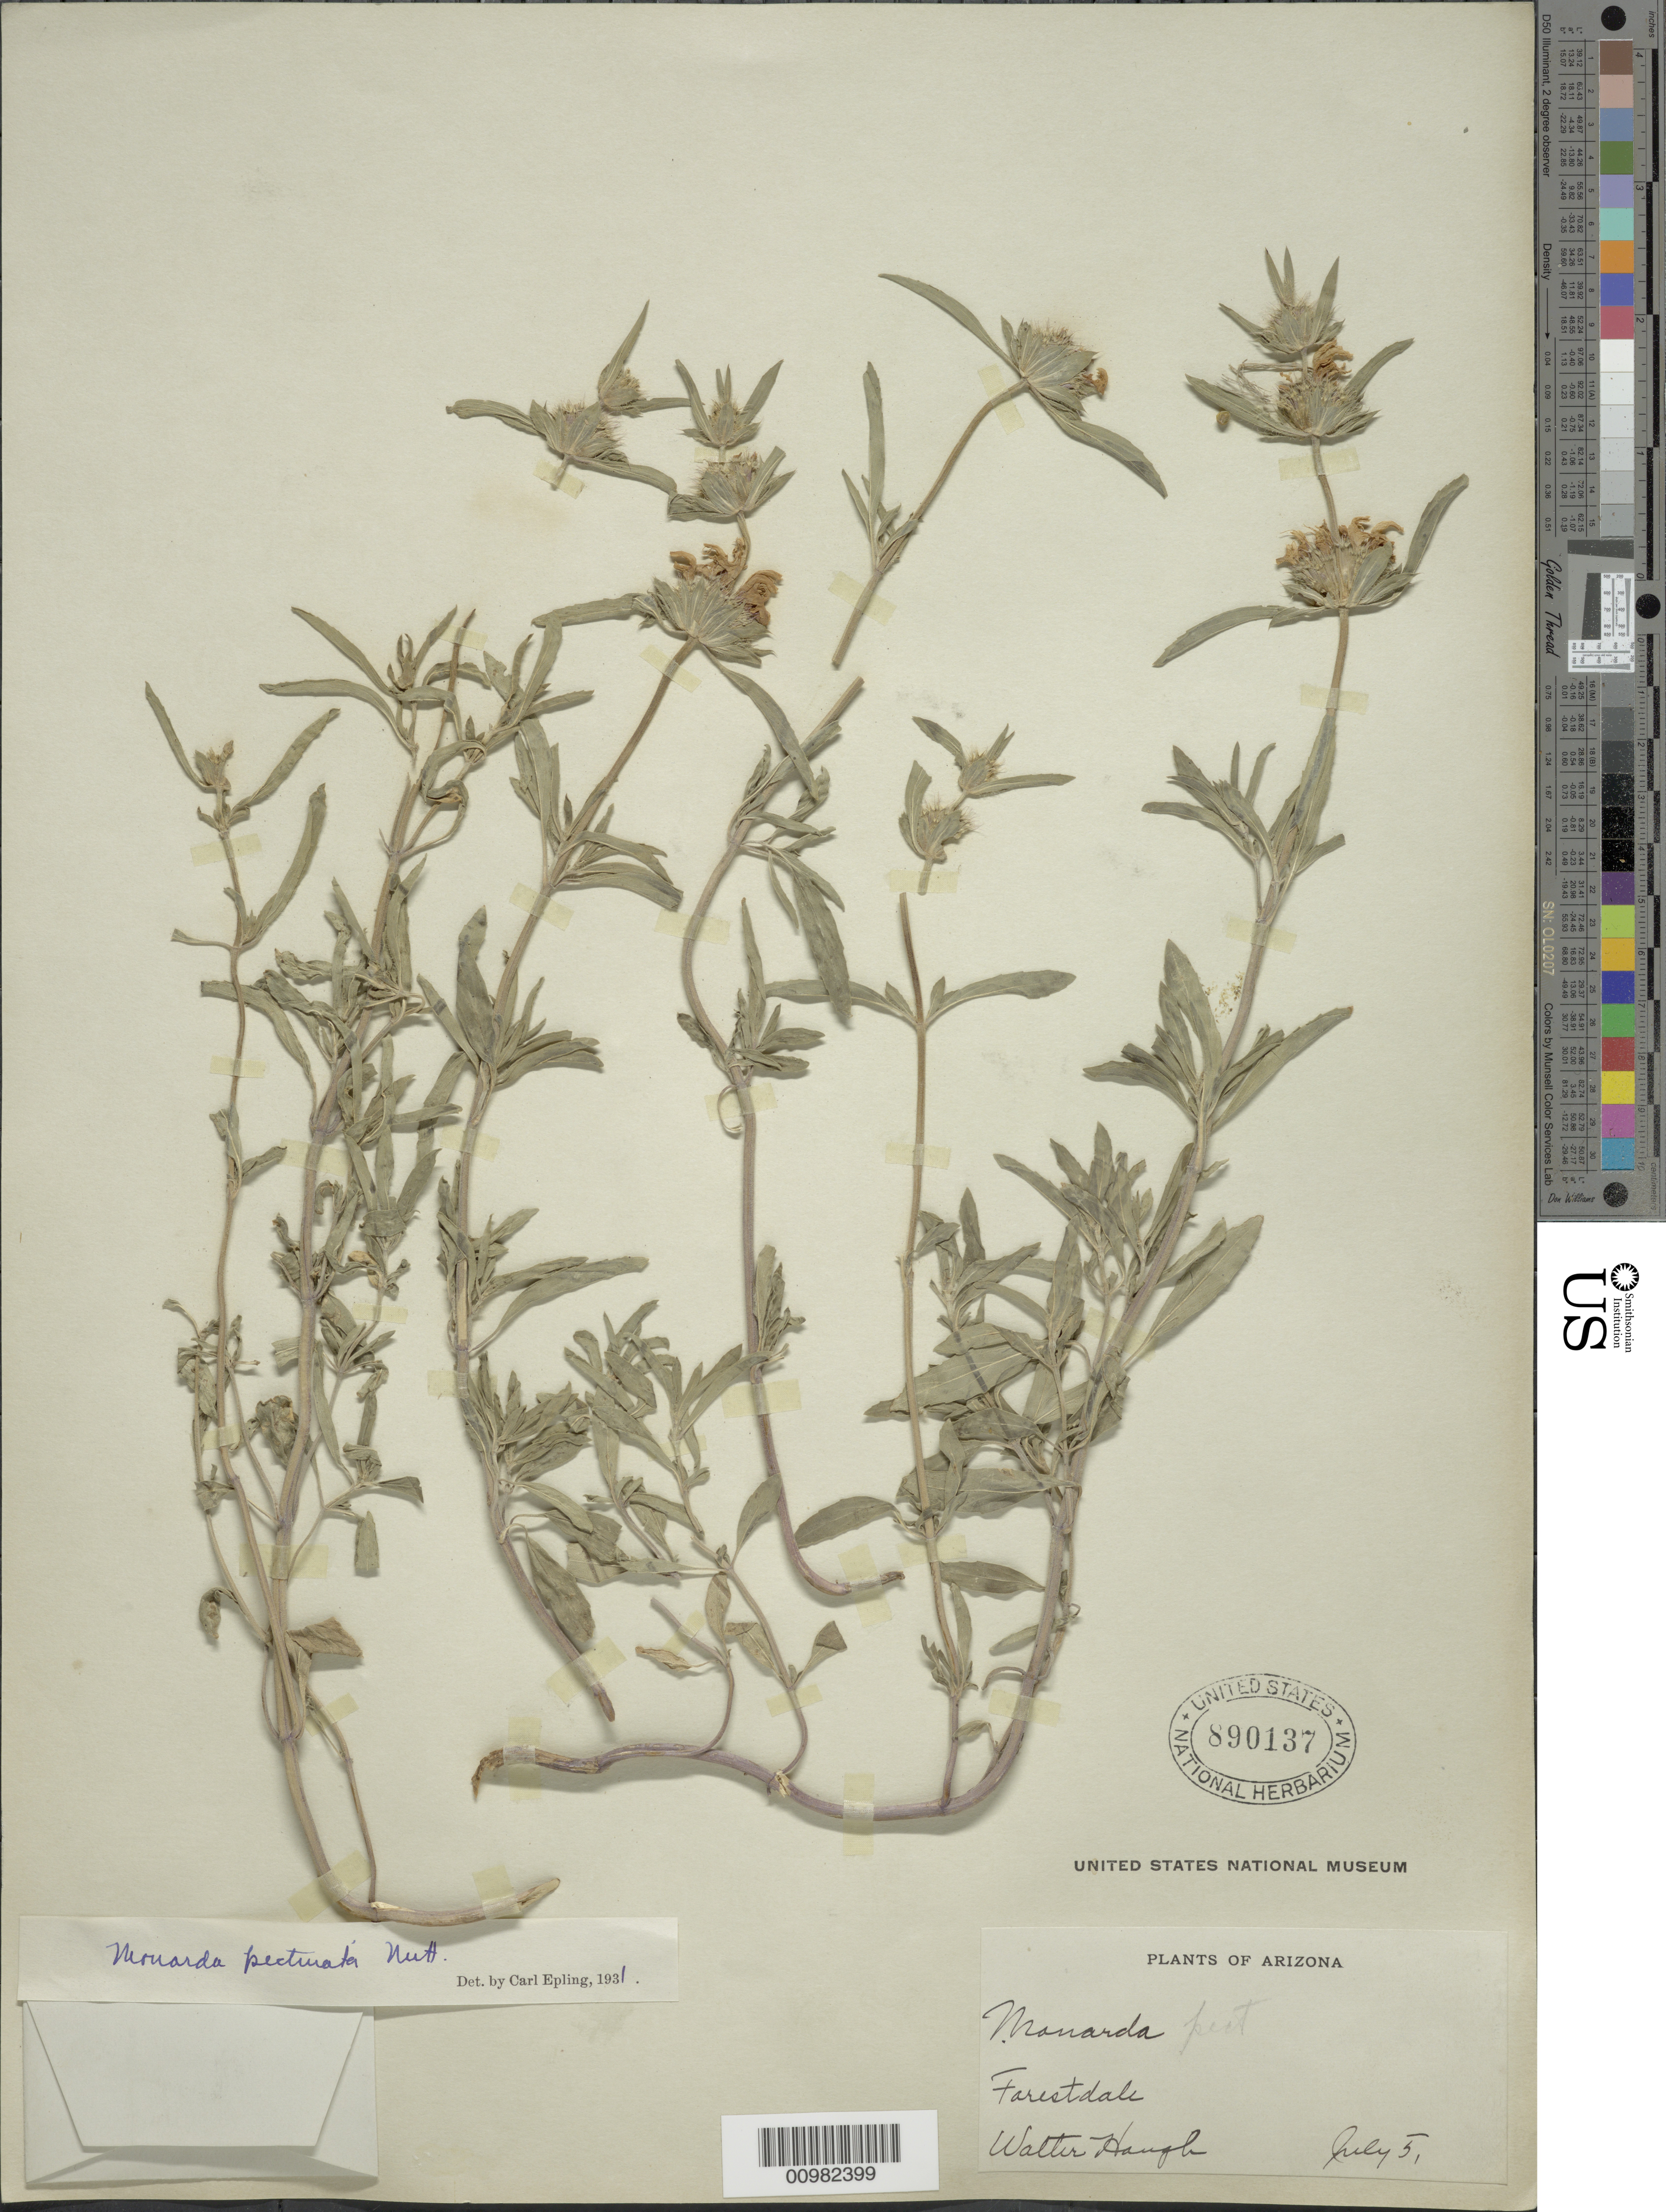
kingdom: Plantae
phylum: Tracheophyta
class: Magnoliopsida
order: Lamiales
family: Lamiaceae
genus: Monarda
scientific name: Monarda pectinata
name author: Nutt.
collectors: W. Hough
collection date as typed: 05 Jul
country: United States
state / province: Arizona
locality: Forestdale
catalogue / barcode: US 890137